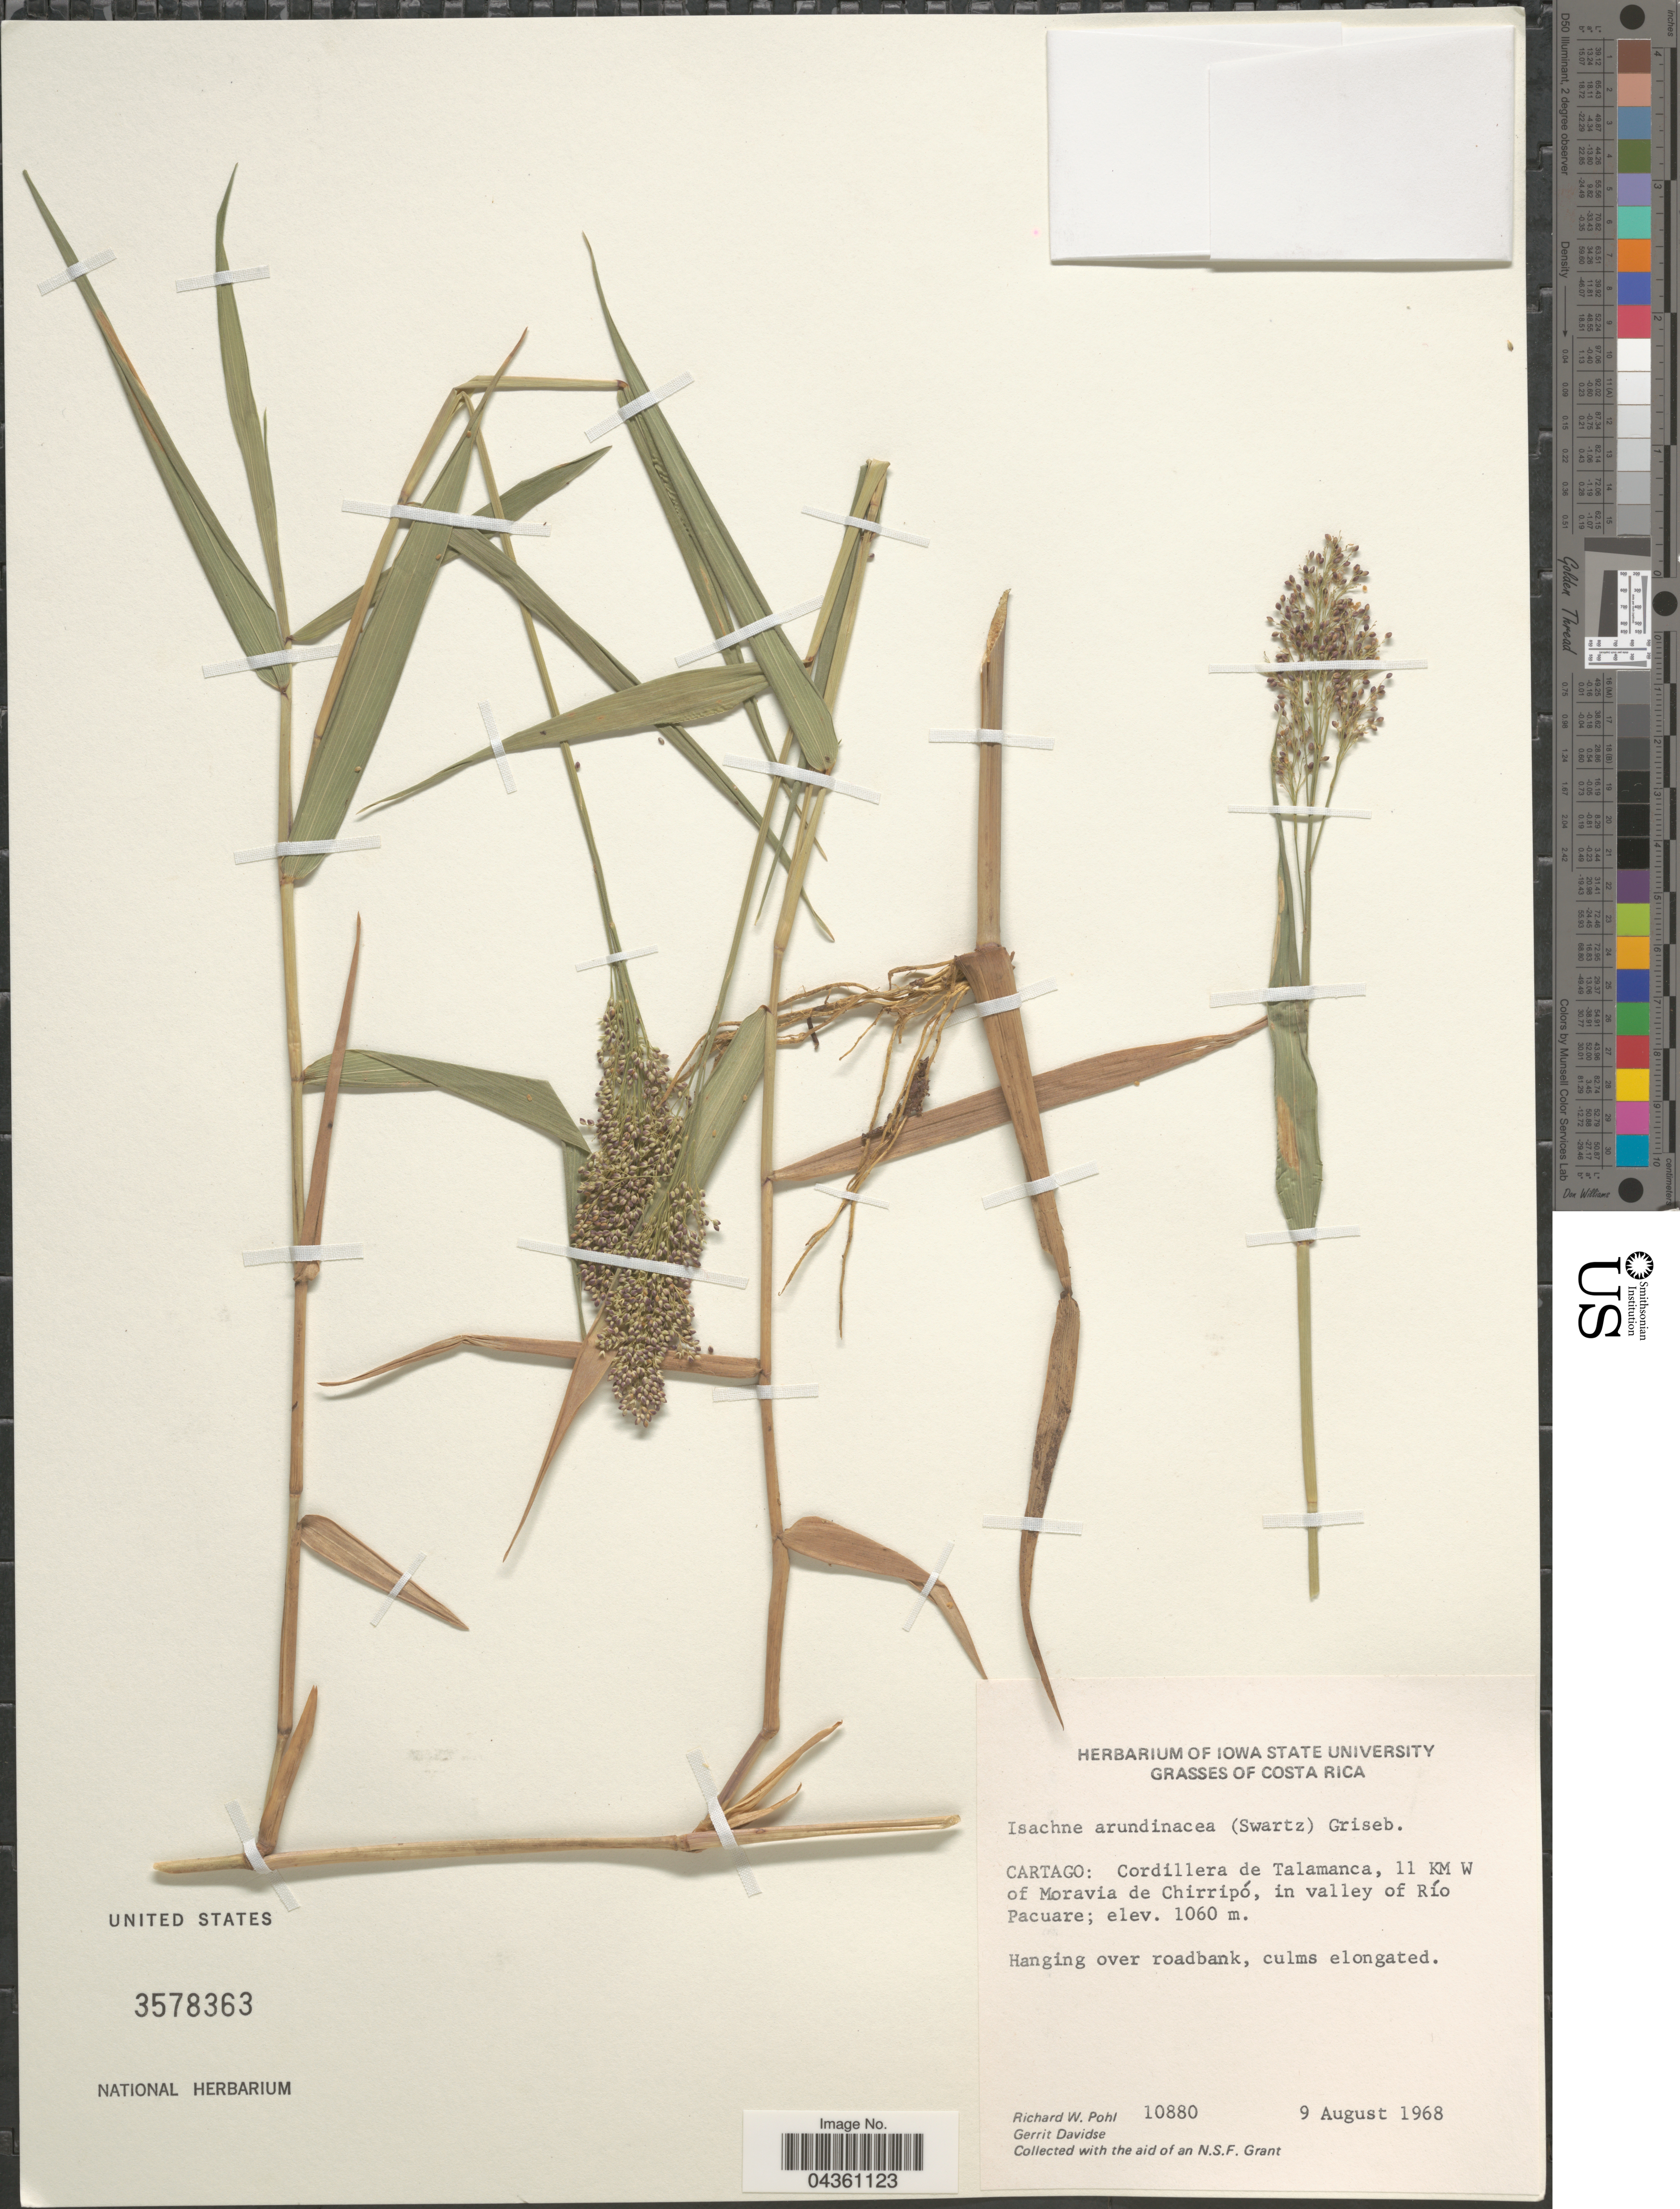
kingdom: Plantae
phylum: Tracheophyta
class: Liliopsida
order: Poales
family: Poaceae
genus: Isachne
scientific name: Isachne arundinacea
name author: (Sw.) Griseb.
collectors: R. W. Pohl & G. Davidse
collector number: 10880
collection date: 1968-08-09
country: Costa Rica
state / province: Cartago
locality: Cordillera de Talamanca, 11 KM W of Moravia de Chirripó, in valley of Río Pacuare.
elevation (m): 1060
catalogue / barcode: US 3578363